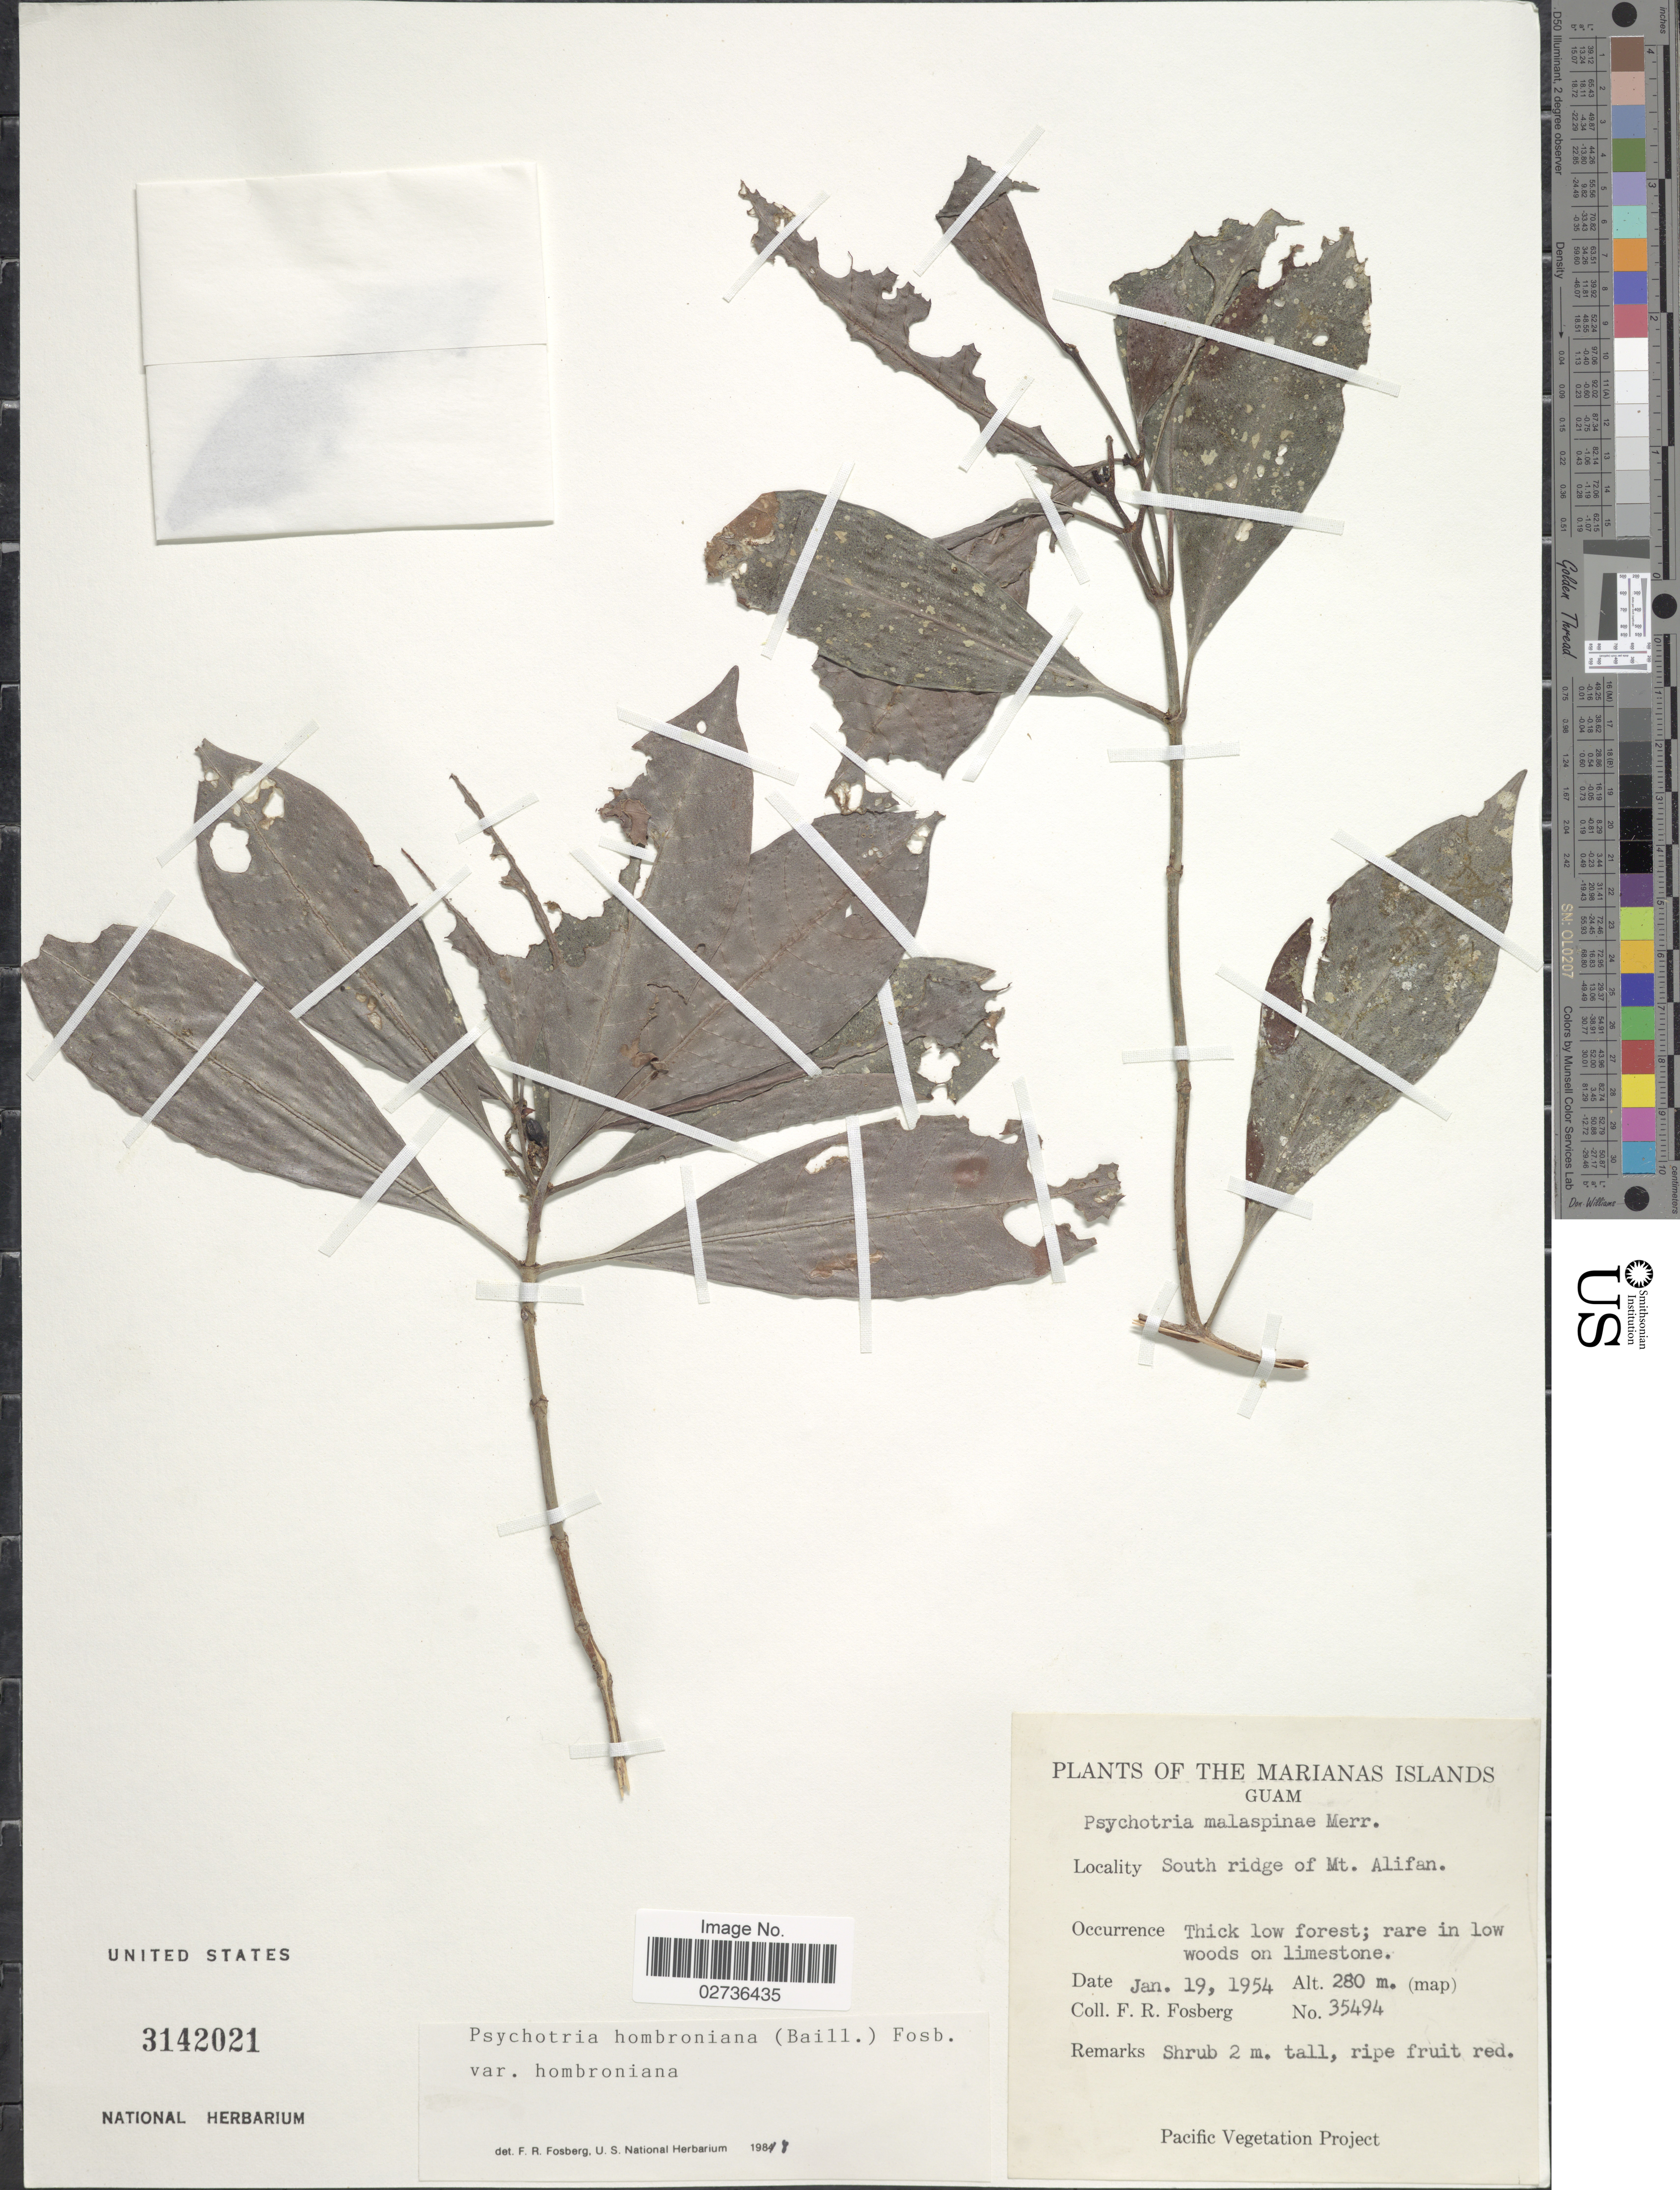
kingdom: Plantae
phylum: Tracheophyta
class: Magnoliopsida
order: Gentianales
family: Rubiaceae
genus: Psychotria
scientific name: Psychotria hombroniana var. hombroniana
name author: (Baill.) Fosberg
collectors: F. R. Fosberg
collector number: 35494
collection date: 1954-01-19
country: Guam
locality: The Marianas Islands, Guam, South ridge of Mt. Alifan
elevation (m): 280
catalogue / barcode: US 3142021